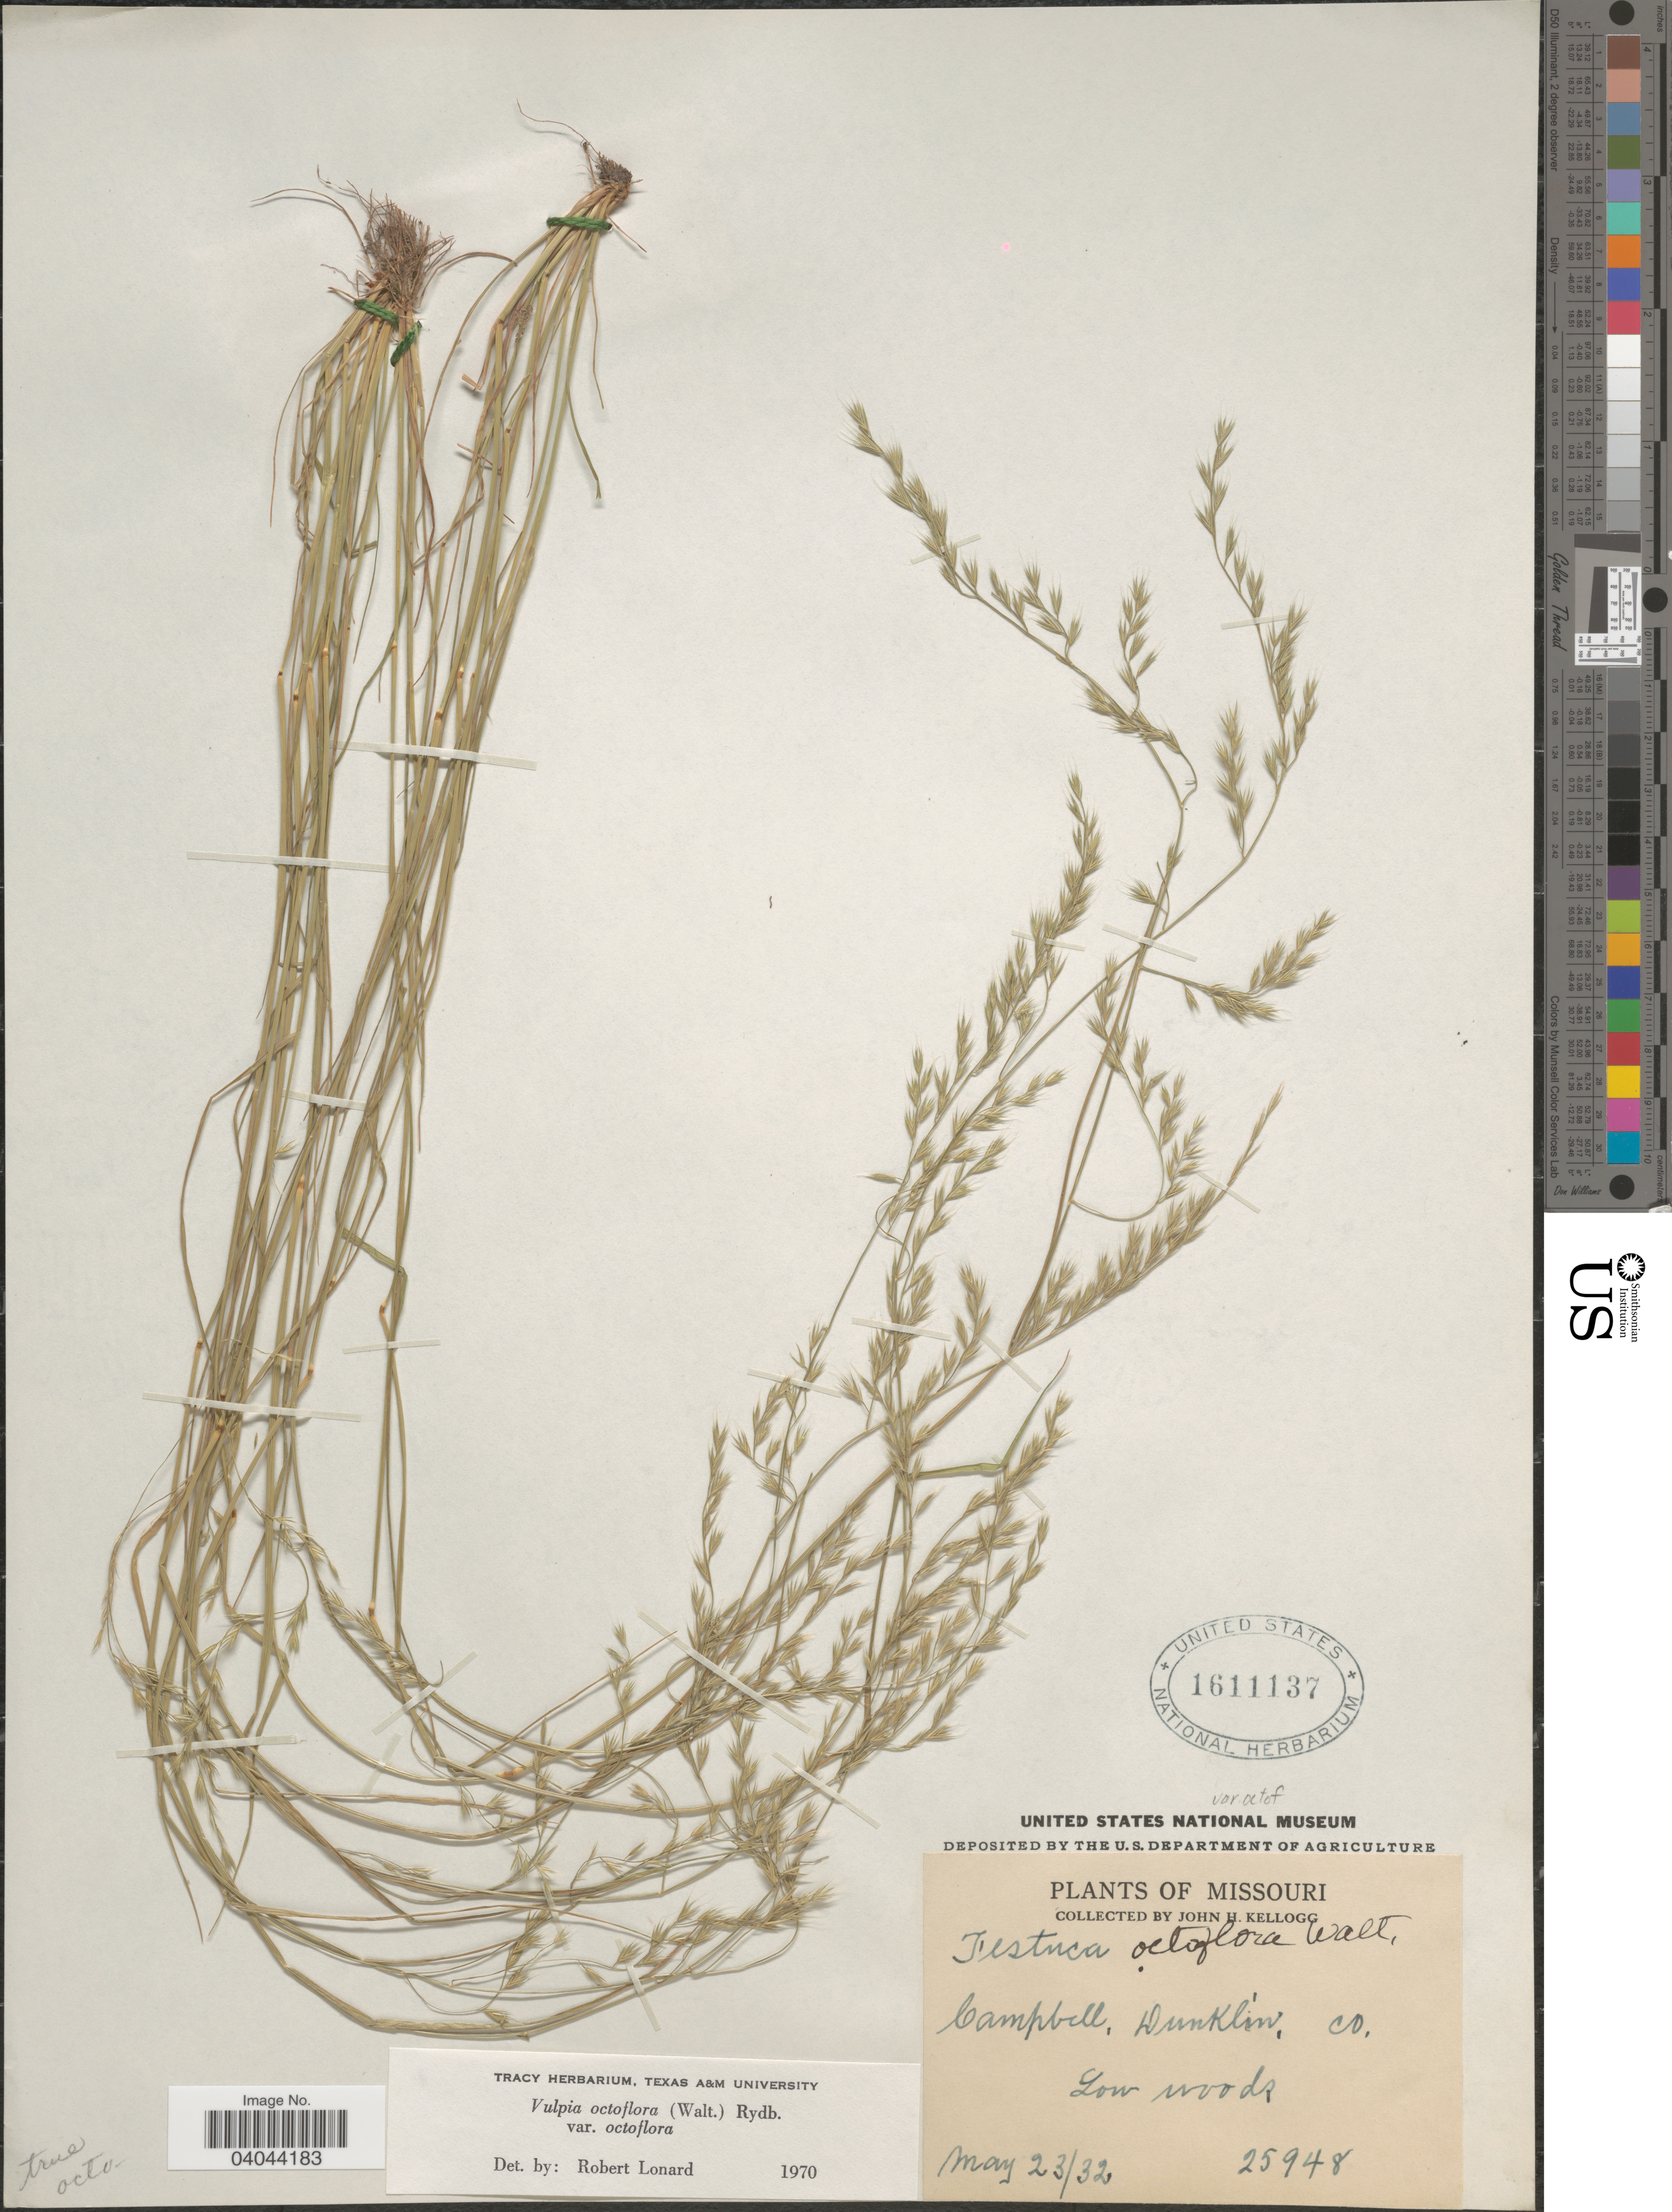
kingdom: Plantae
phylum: Tracheophyta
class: Liliopsida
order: Poales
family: Poaceae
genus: Festuca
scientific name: Festuca octoflora var. octoflora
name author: Walter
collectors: J. H. Kellogg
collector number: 25948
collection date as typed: Transcribed d/m/y: 23/5/32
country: United States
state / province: Missouri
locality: Campbell, Dunklin, Co.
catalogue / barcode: US 1611137